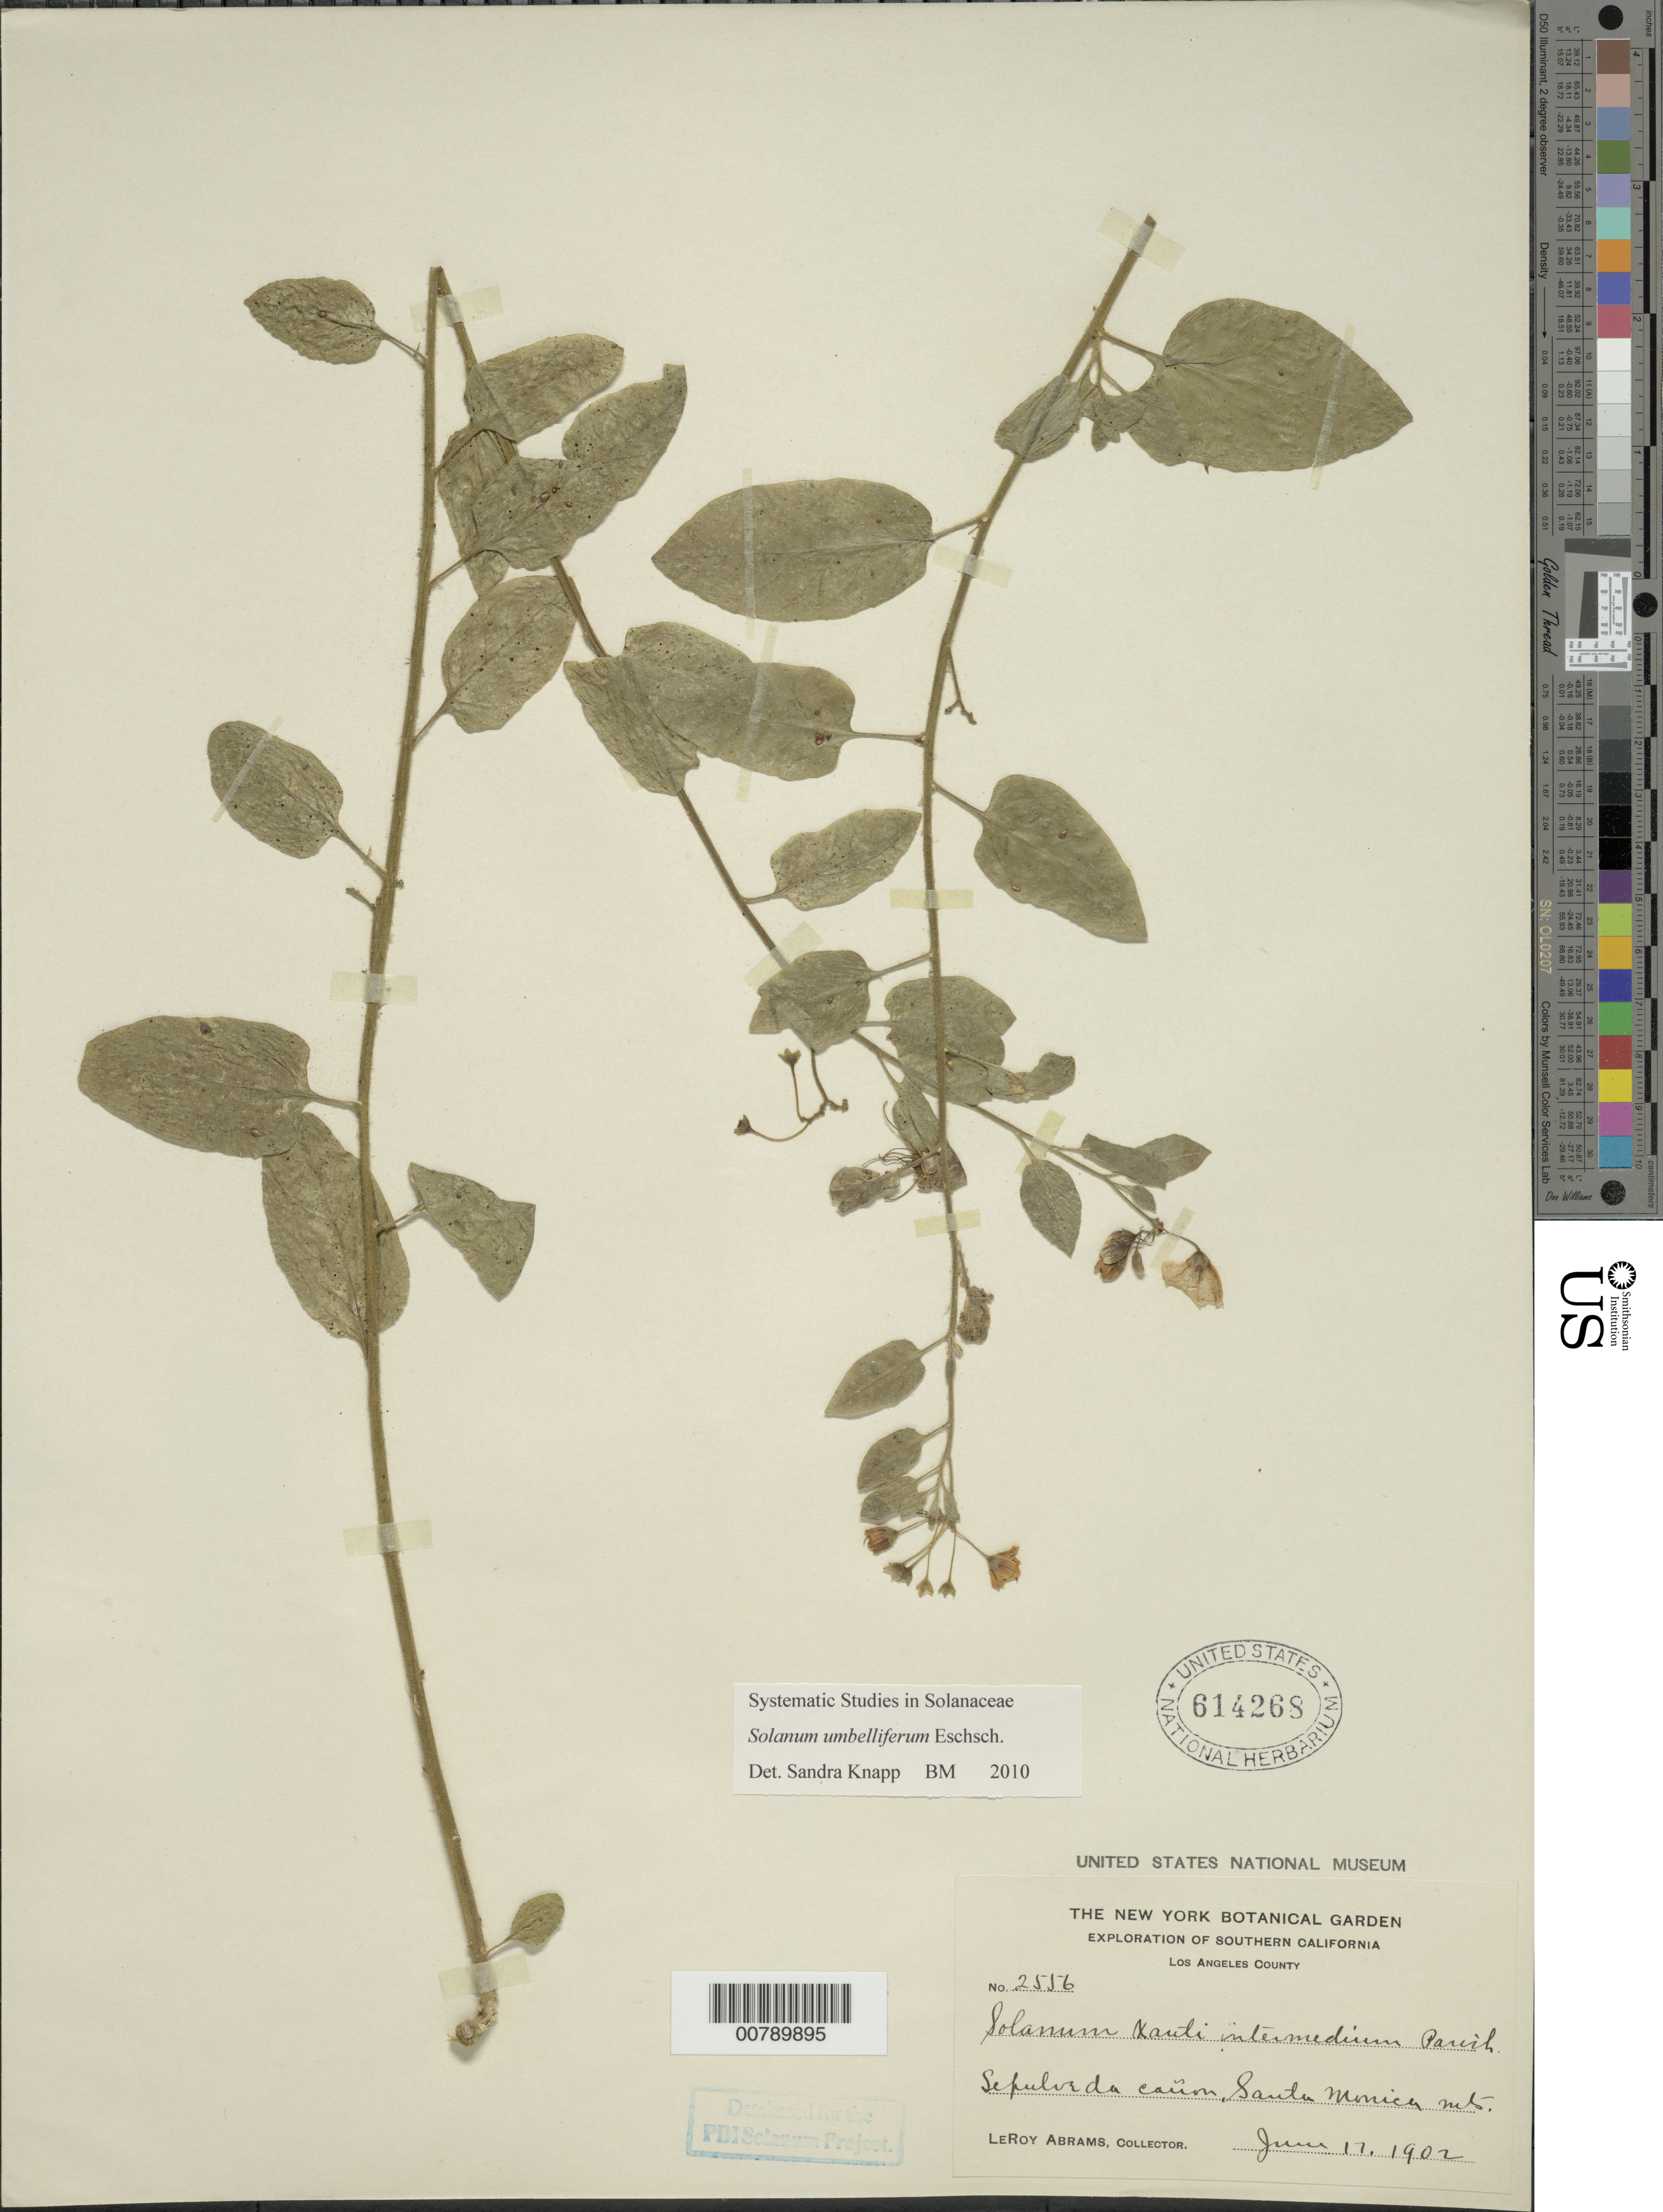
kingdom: Plantae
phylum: Tracheophyta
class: Magnoliopsida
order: Solanales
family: Solanaceae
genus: Solanum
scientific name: Solanum umbelliferum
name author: Eschsch.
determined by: Knapp, S. D.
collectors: L. Abrams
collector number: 2556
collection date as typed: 17 Jun 1902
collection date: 1902-06-17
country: United States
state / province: California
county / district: Los Angeles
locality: Sepulveda Canyon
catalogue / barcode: US 614268